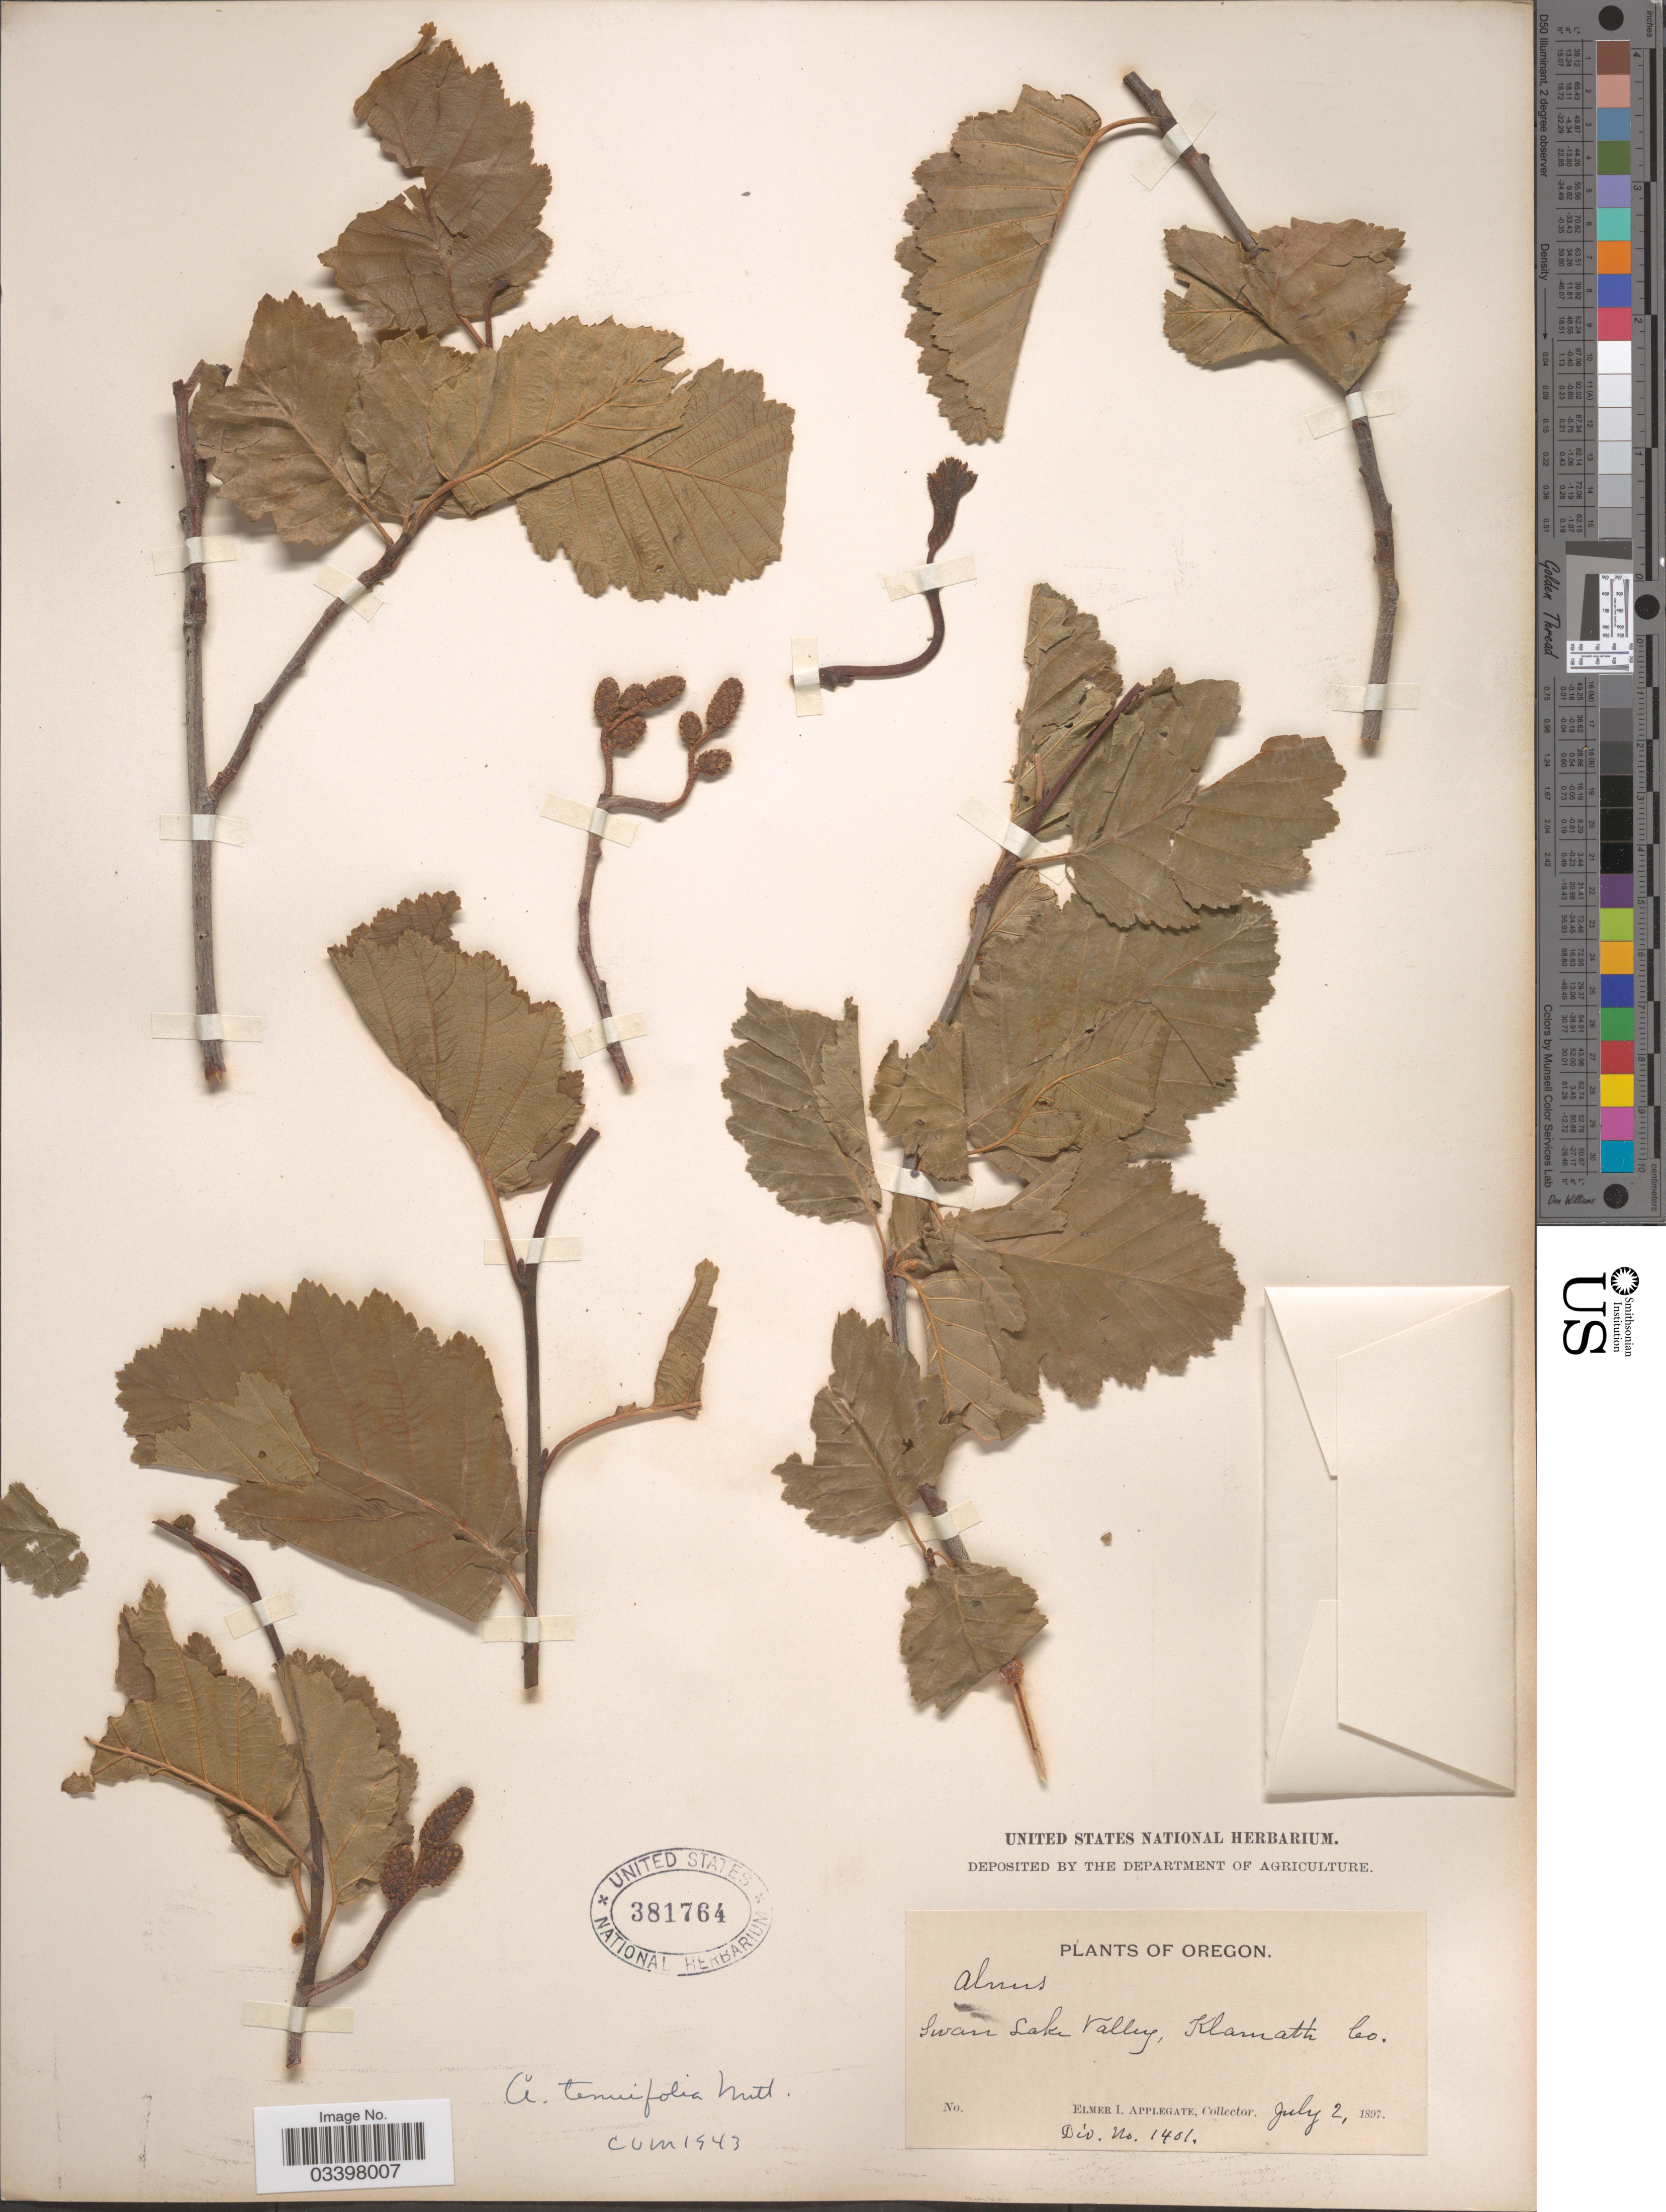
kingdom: Plantae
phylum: Tracheophyta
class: Magnoliopsida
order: Fagales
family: Betulaceae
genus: Alnus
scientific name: Alnus incana subsp. tenuifolia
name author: (Nutt.) Breitung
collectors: E. I. Applegate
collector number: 1401?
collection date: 1897-07-02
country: United States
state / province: Oregon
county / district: Klamath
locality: Swan Lake Valley, Klamath Co.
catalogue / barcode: US 381764